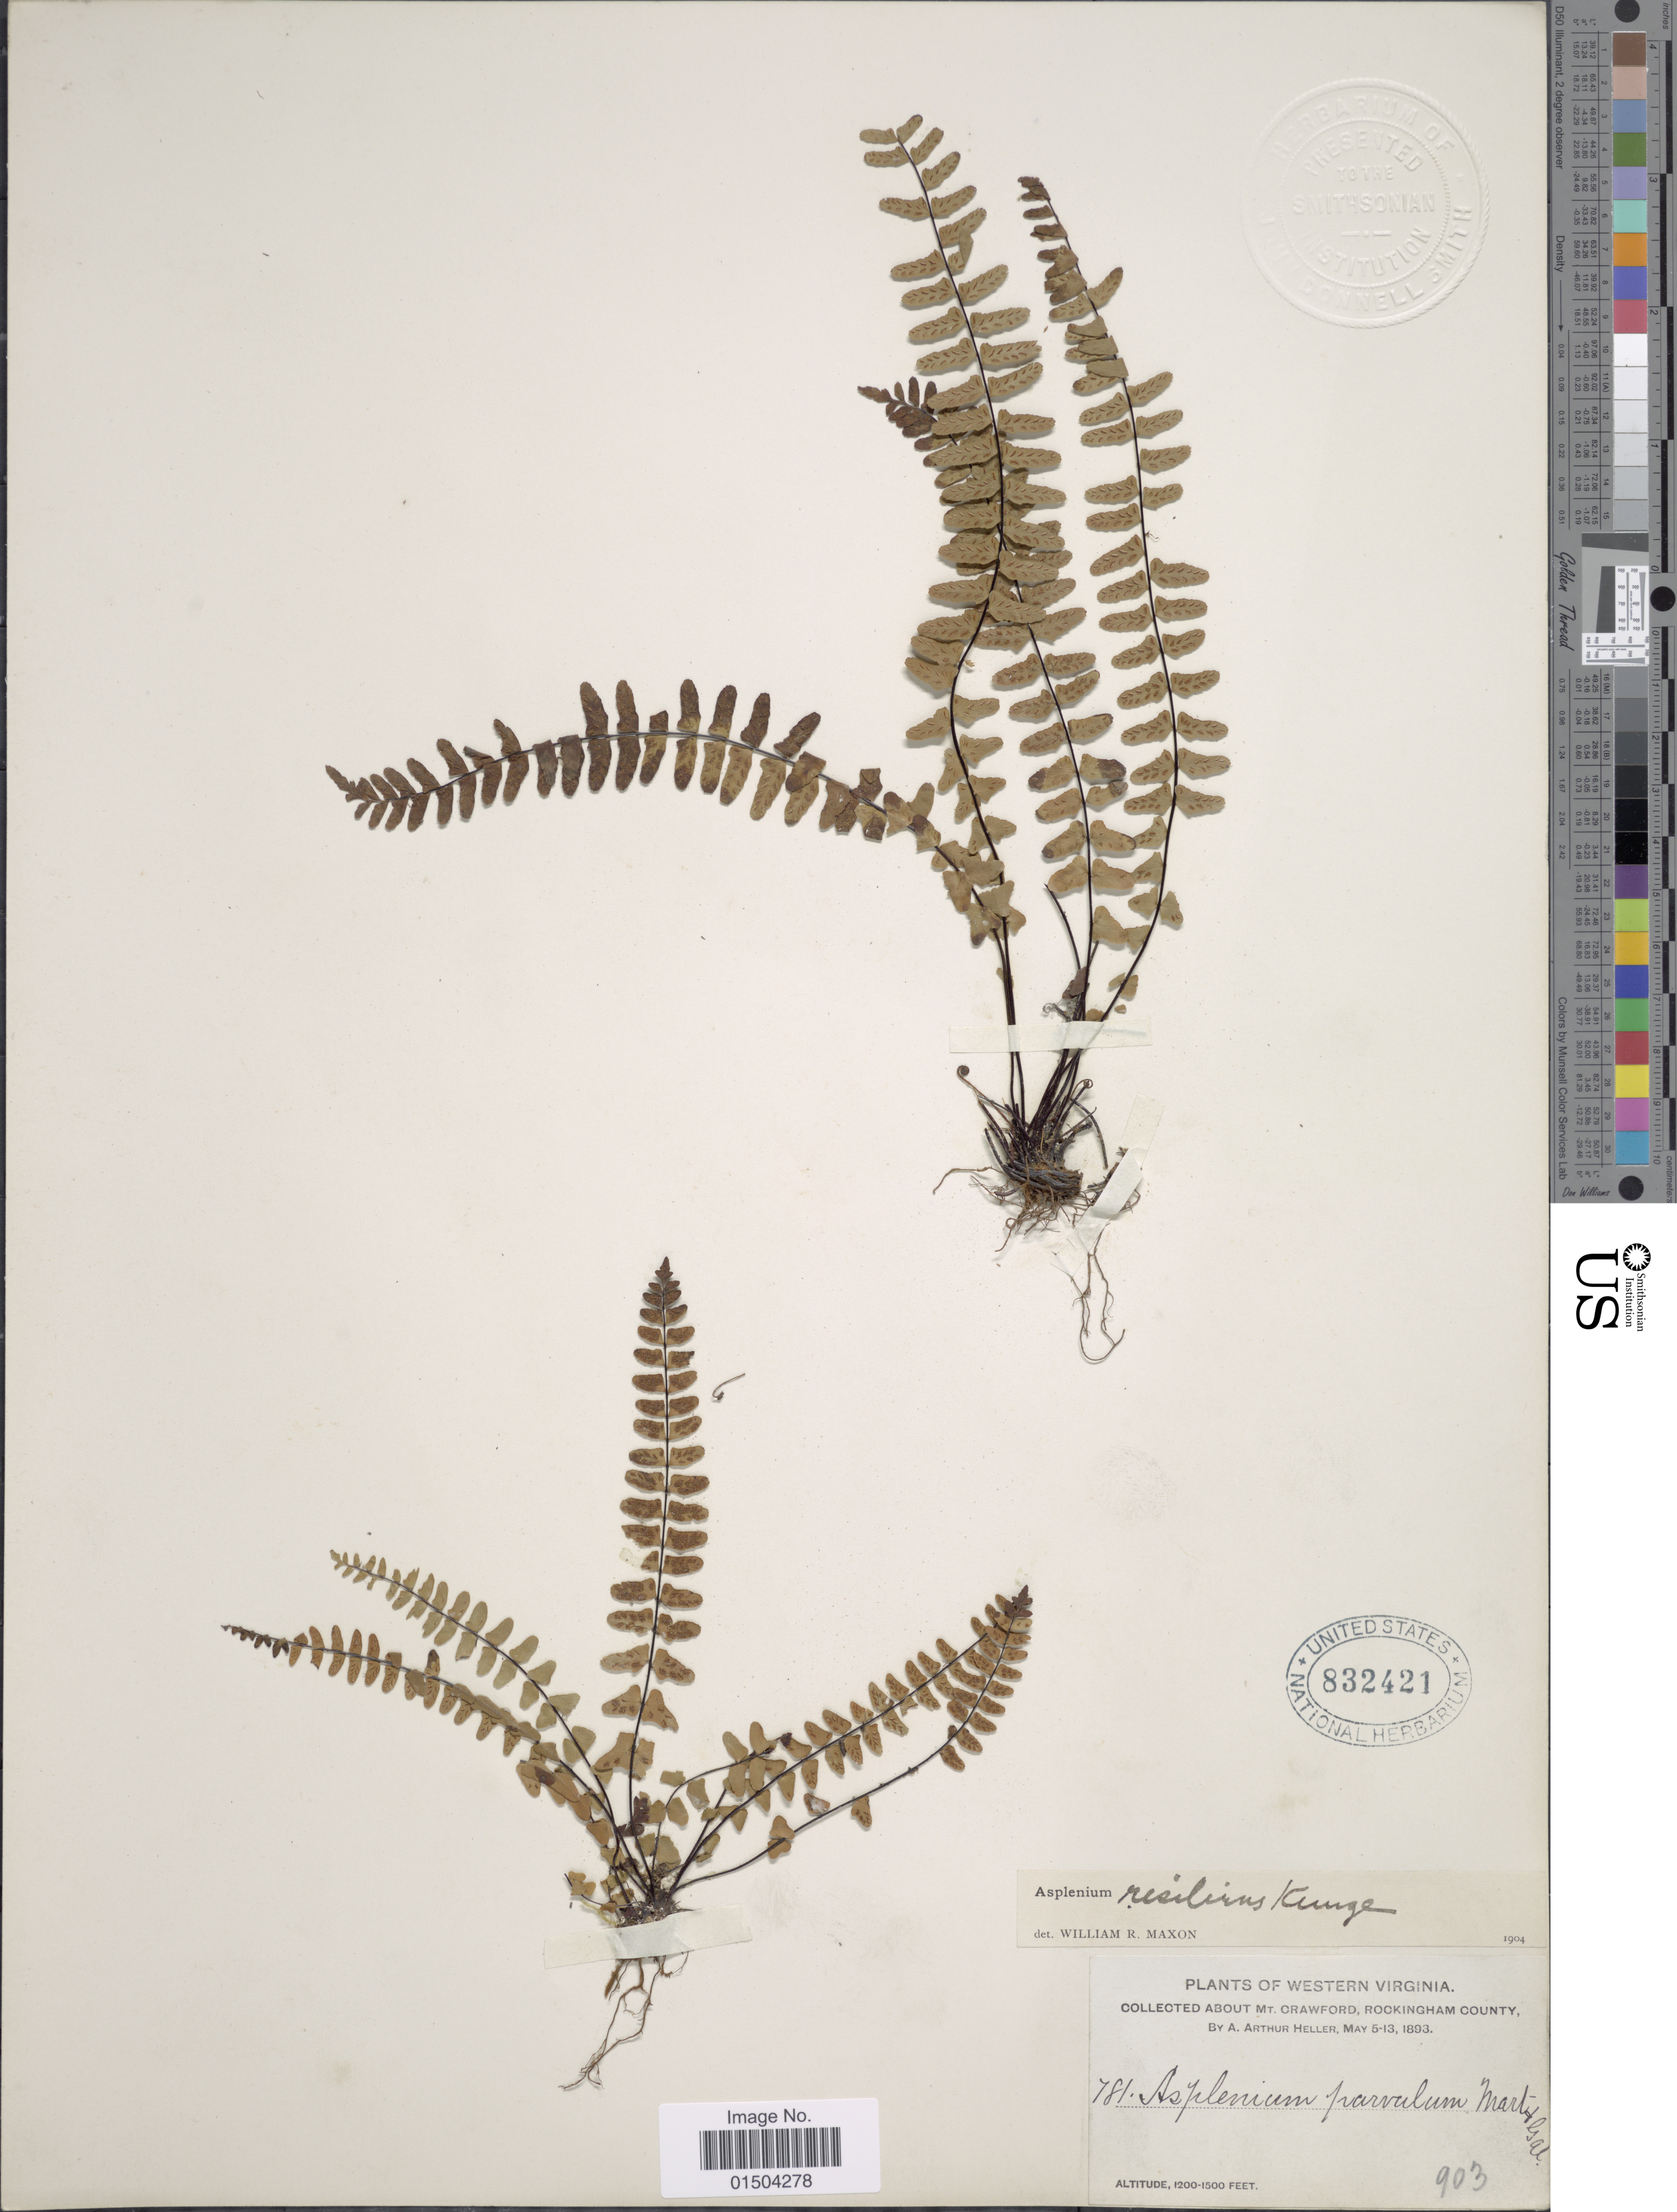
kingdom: Plantae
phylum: Tracheophyta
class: Polypodiopsida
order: Polypodiales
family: Aspleniaceae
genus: Asplenium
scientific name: Asplenium resiliens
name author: Kunze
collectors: A. A. Heller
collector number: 781/903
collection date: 1893-05-05/1893-05-13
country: United States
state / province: Virginia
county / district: Rockingham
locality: Western Virginia. Collected about Mt. Crawford, Rockingham County.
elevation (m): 366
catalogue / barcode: US 832421